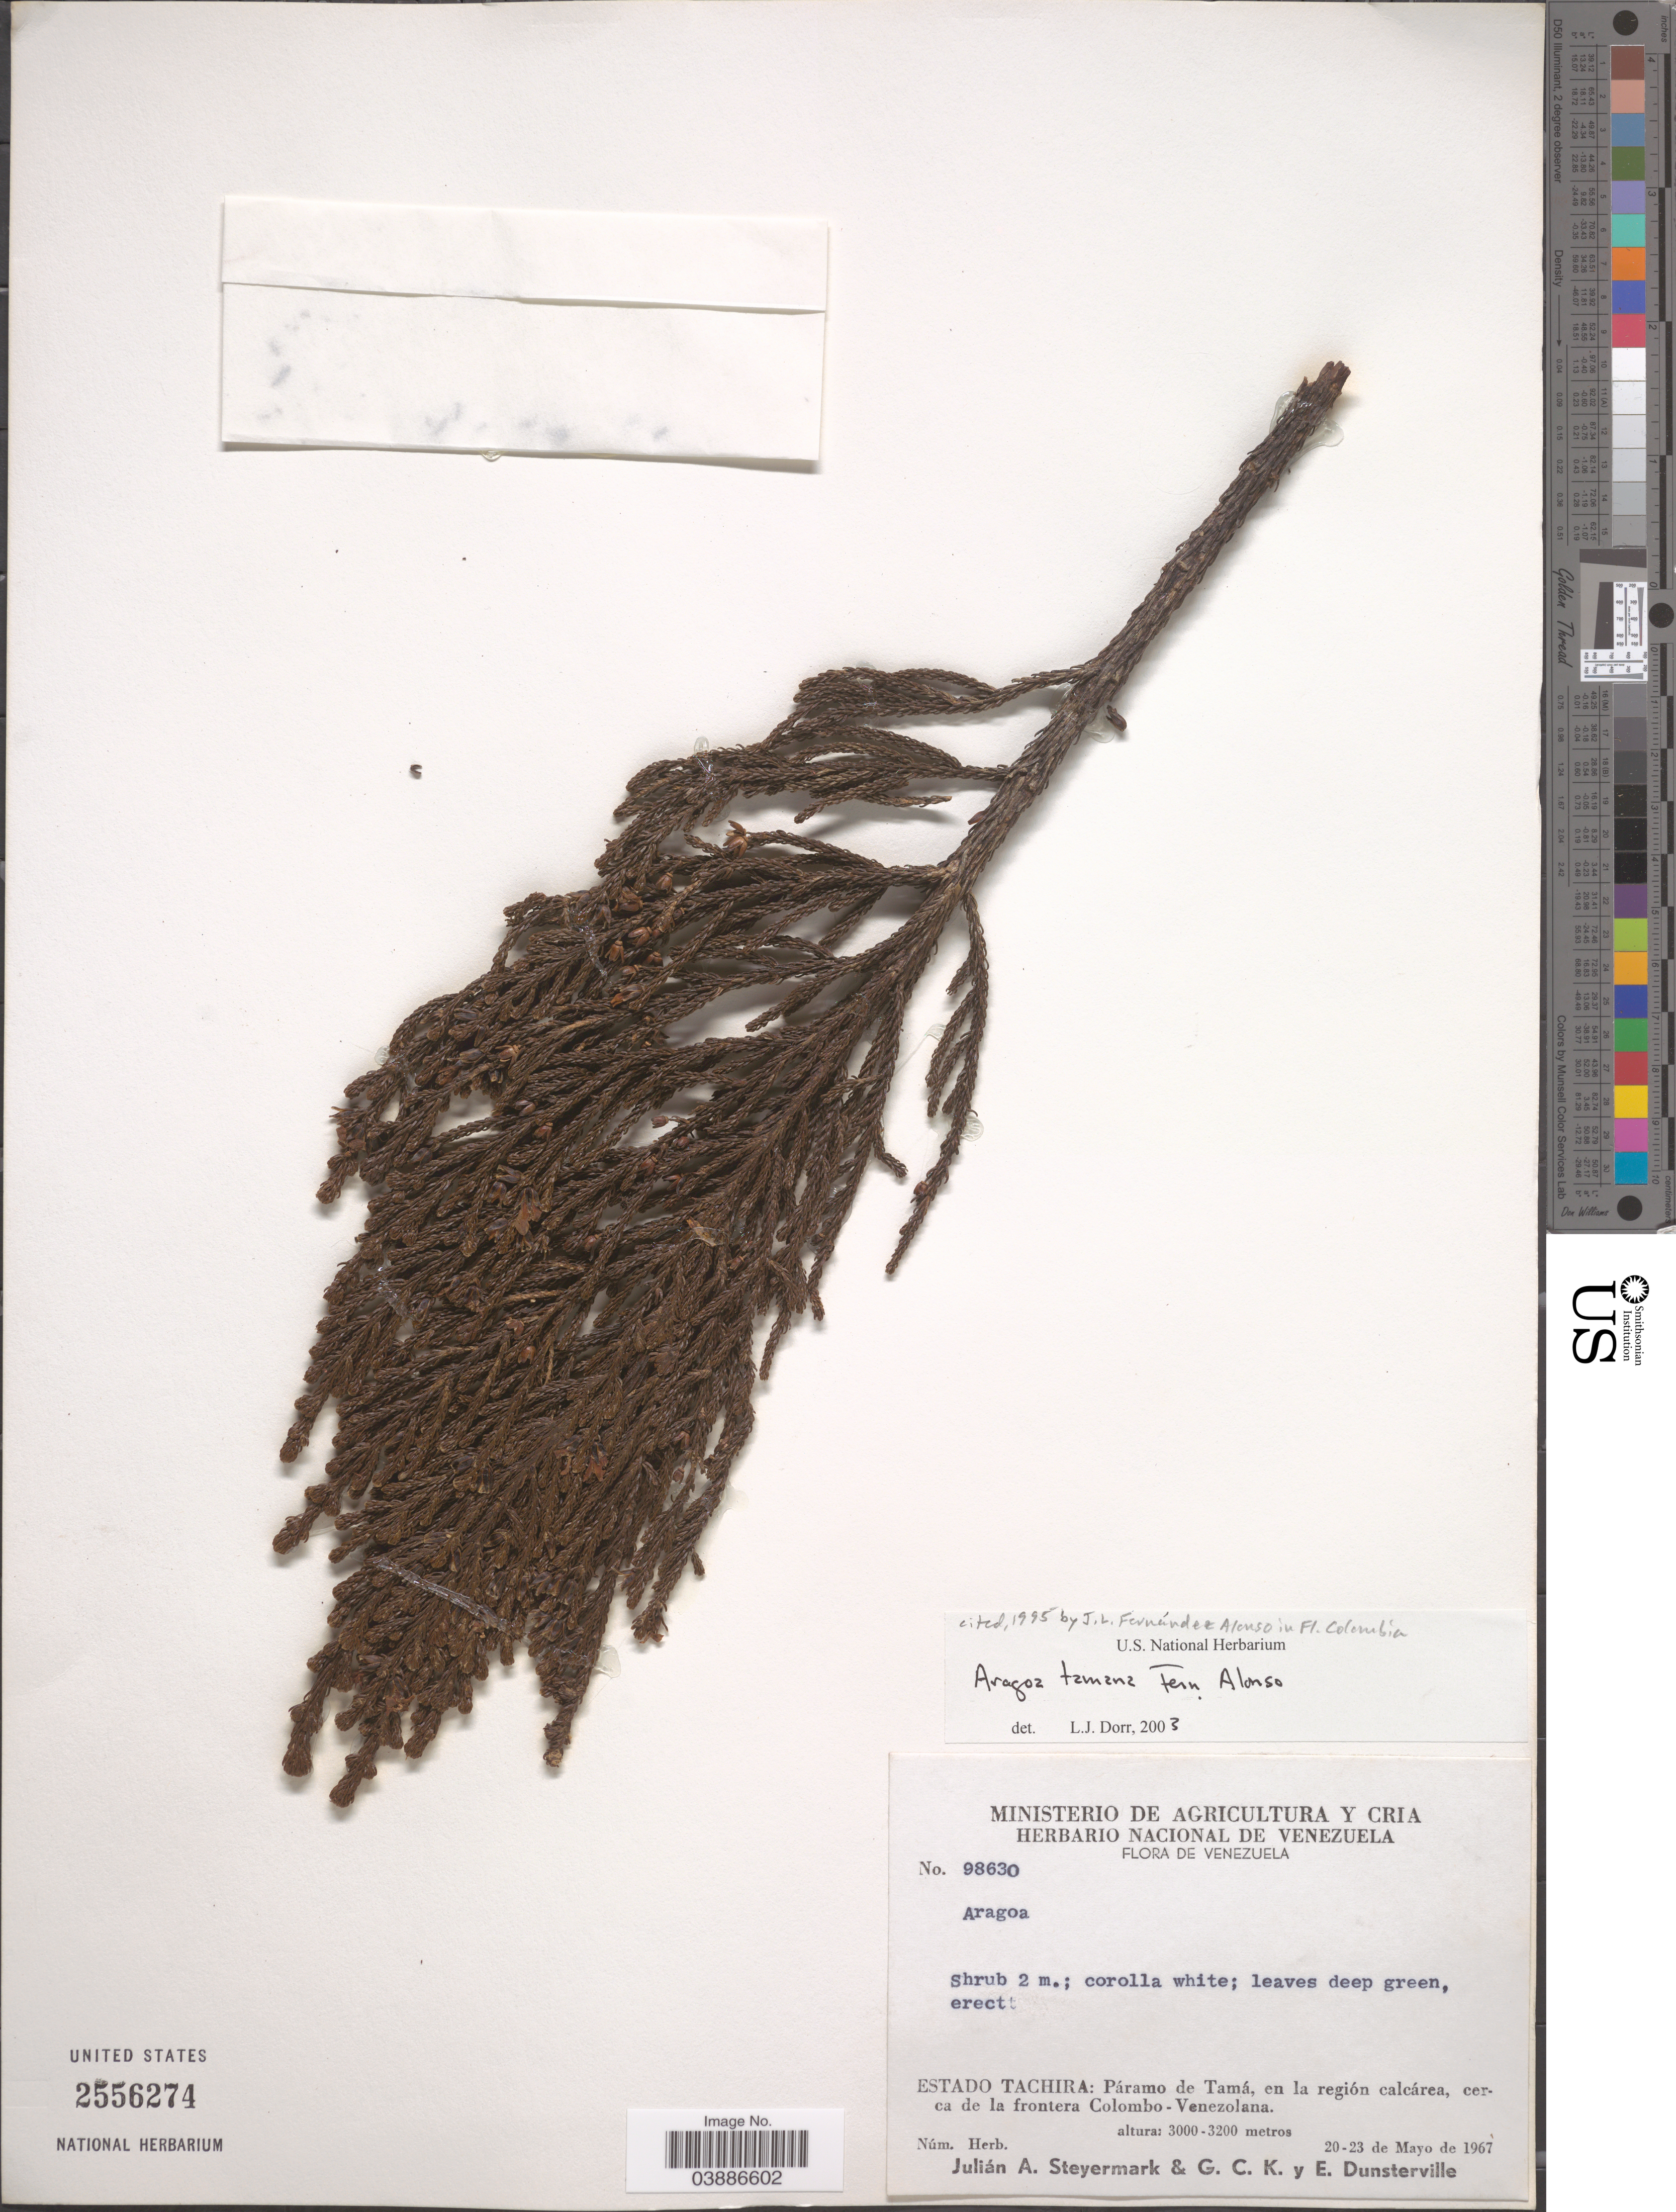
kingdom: Plantae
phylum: Tracheophyta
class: Magnoliopsida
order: Lamiales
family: Plantaginaceae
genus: Aragoa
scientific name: Aragoa tamana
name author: Fern. Alonso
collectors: J. Steyermark, G. C. K. Dunsterville & E. Dunsterville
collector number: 98630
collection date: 1967-05-20/1967-05-23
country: Venezuela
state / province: Tachira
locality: Estado Tachira: Páramo de Tamá, en la región calcárea, cerca de la frontera Colombo-Venezolana.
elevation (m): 3000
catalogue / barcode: US 2556274